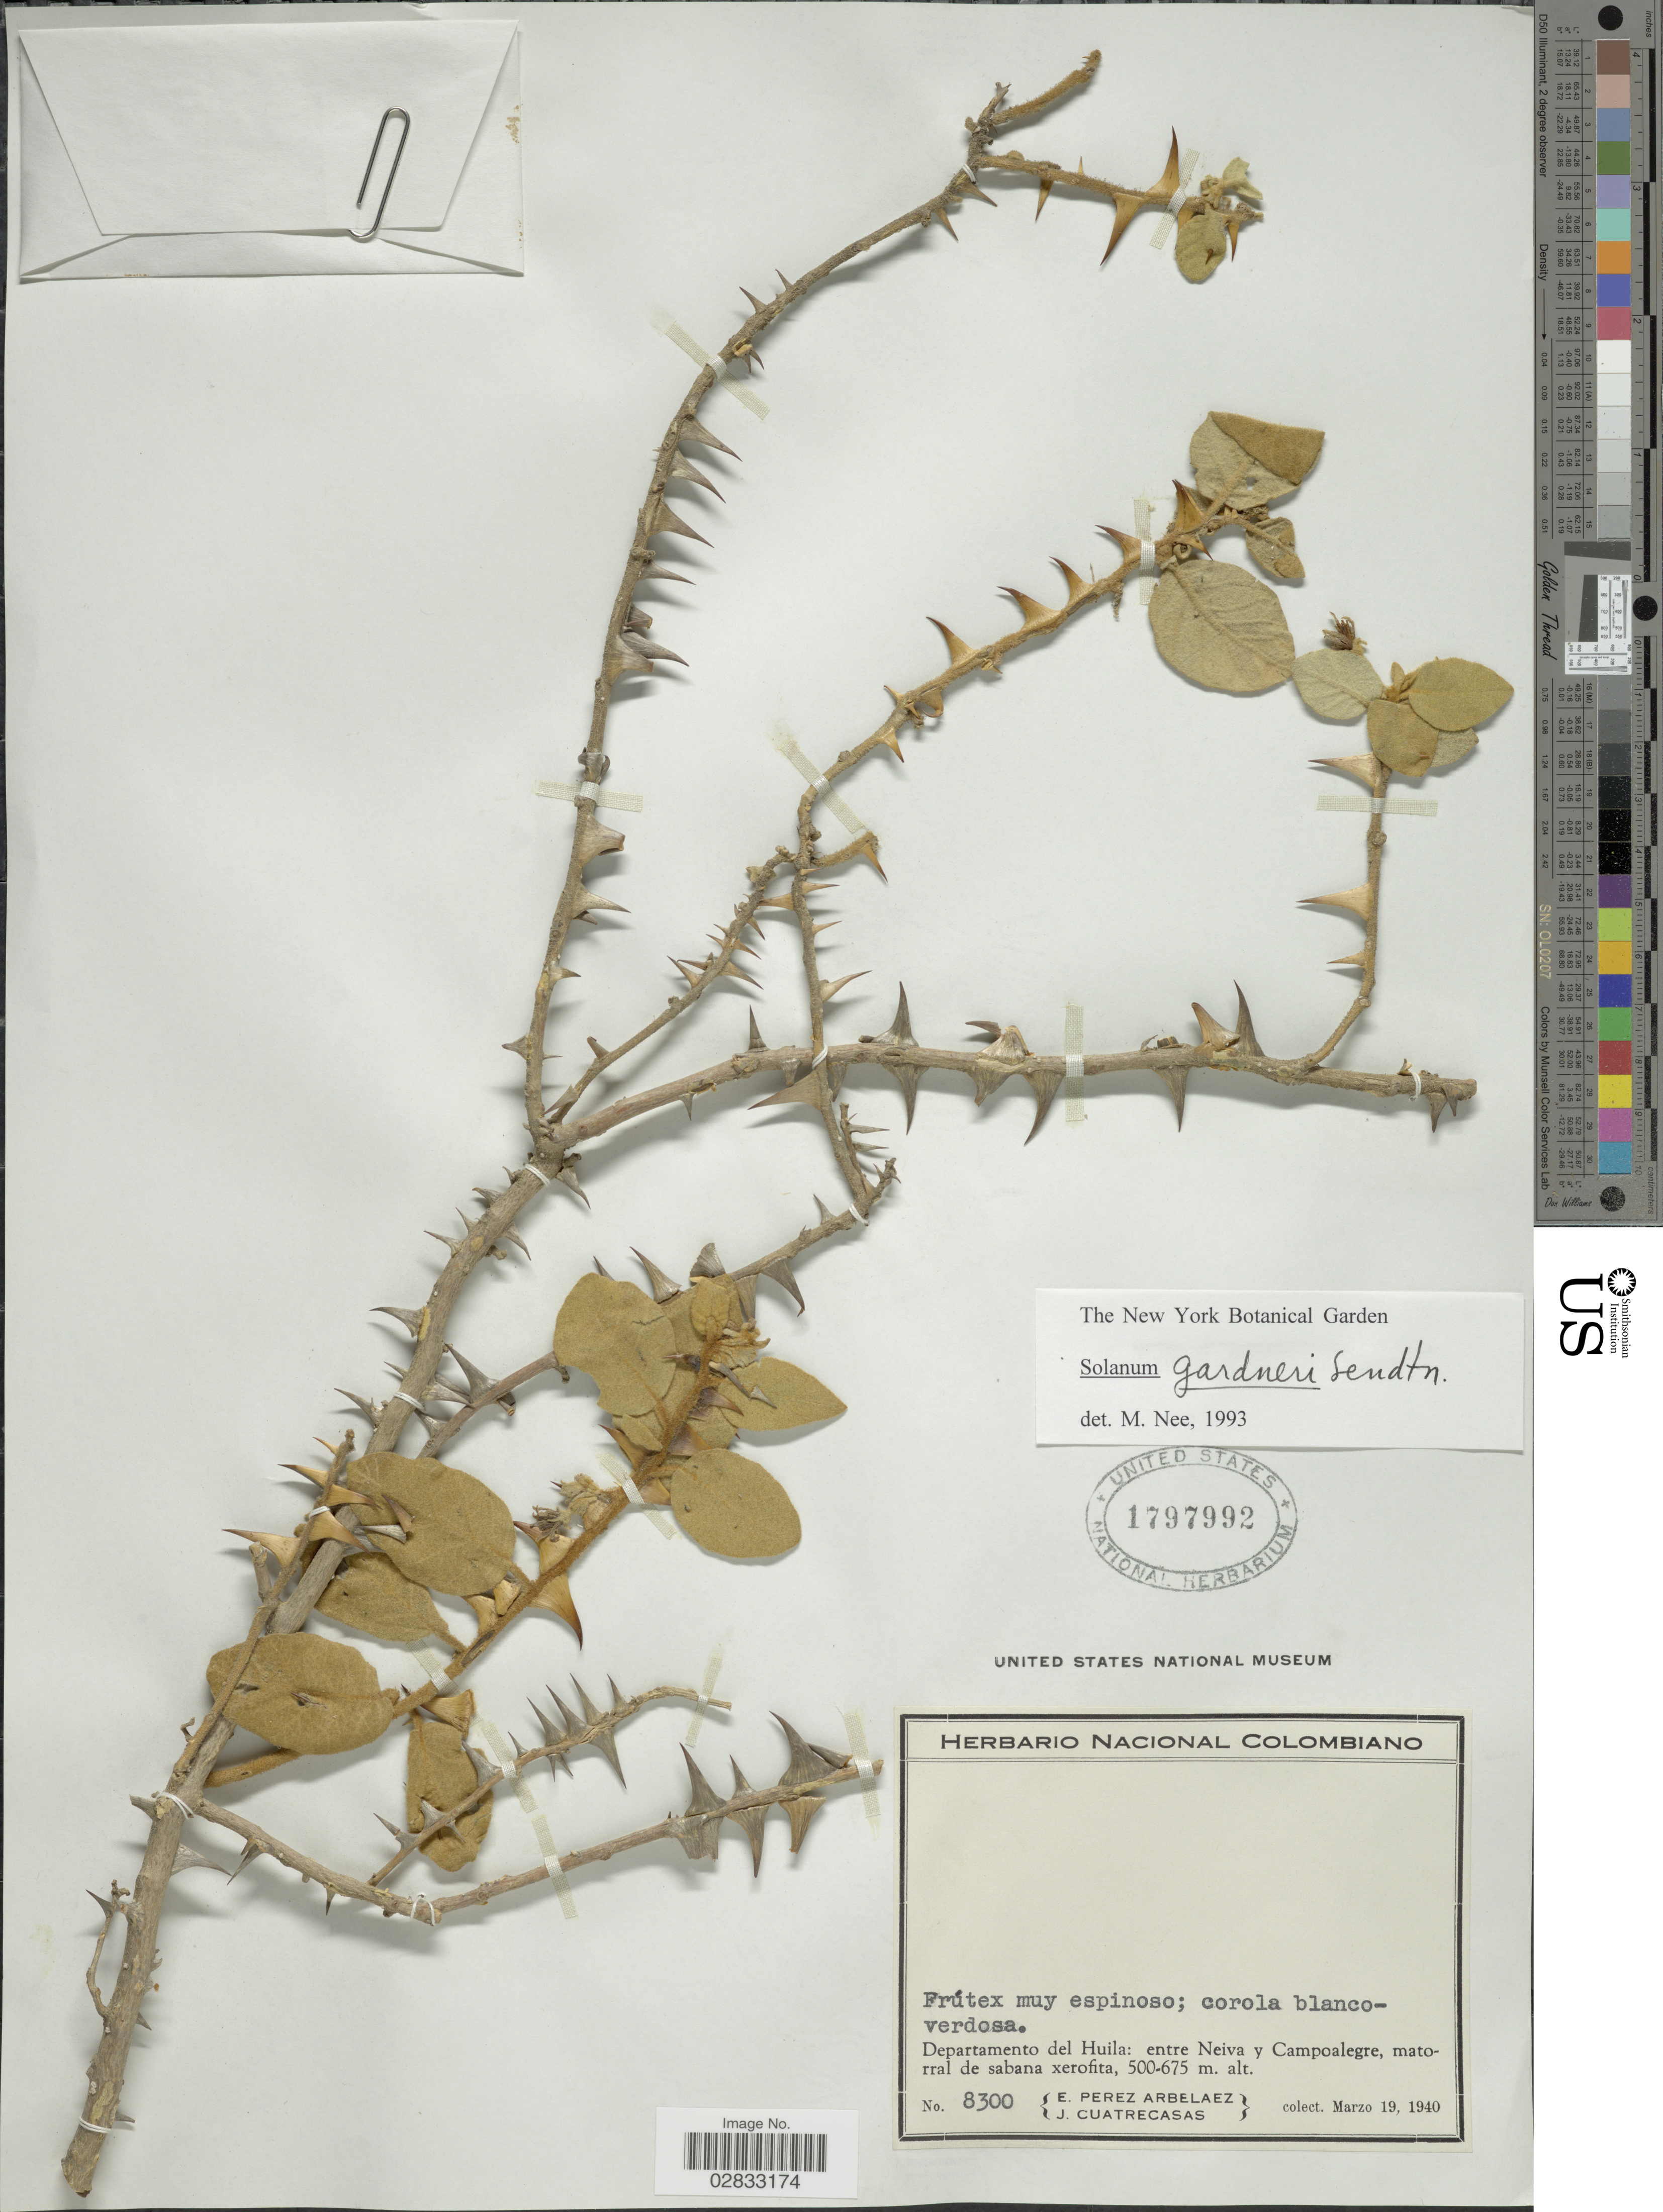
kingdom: Plantae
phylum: Tracheophyta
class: Magnoliopsida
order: Solanales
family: Solanaceae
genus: Solanum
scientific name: Solanum gardneri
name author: Sendtn. in Mart.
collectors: E. Pérez Arbeláez & J. Cuatrecasas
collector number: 8300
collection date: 1940-03-19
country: Colombia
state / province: Huila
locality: Departamento del Huila: entre Neiva y Campoalegre, matorral de sabana xerofita.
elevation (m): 500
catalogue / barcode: US 1797992